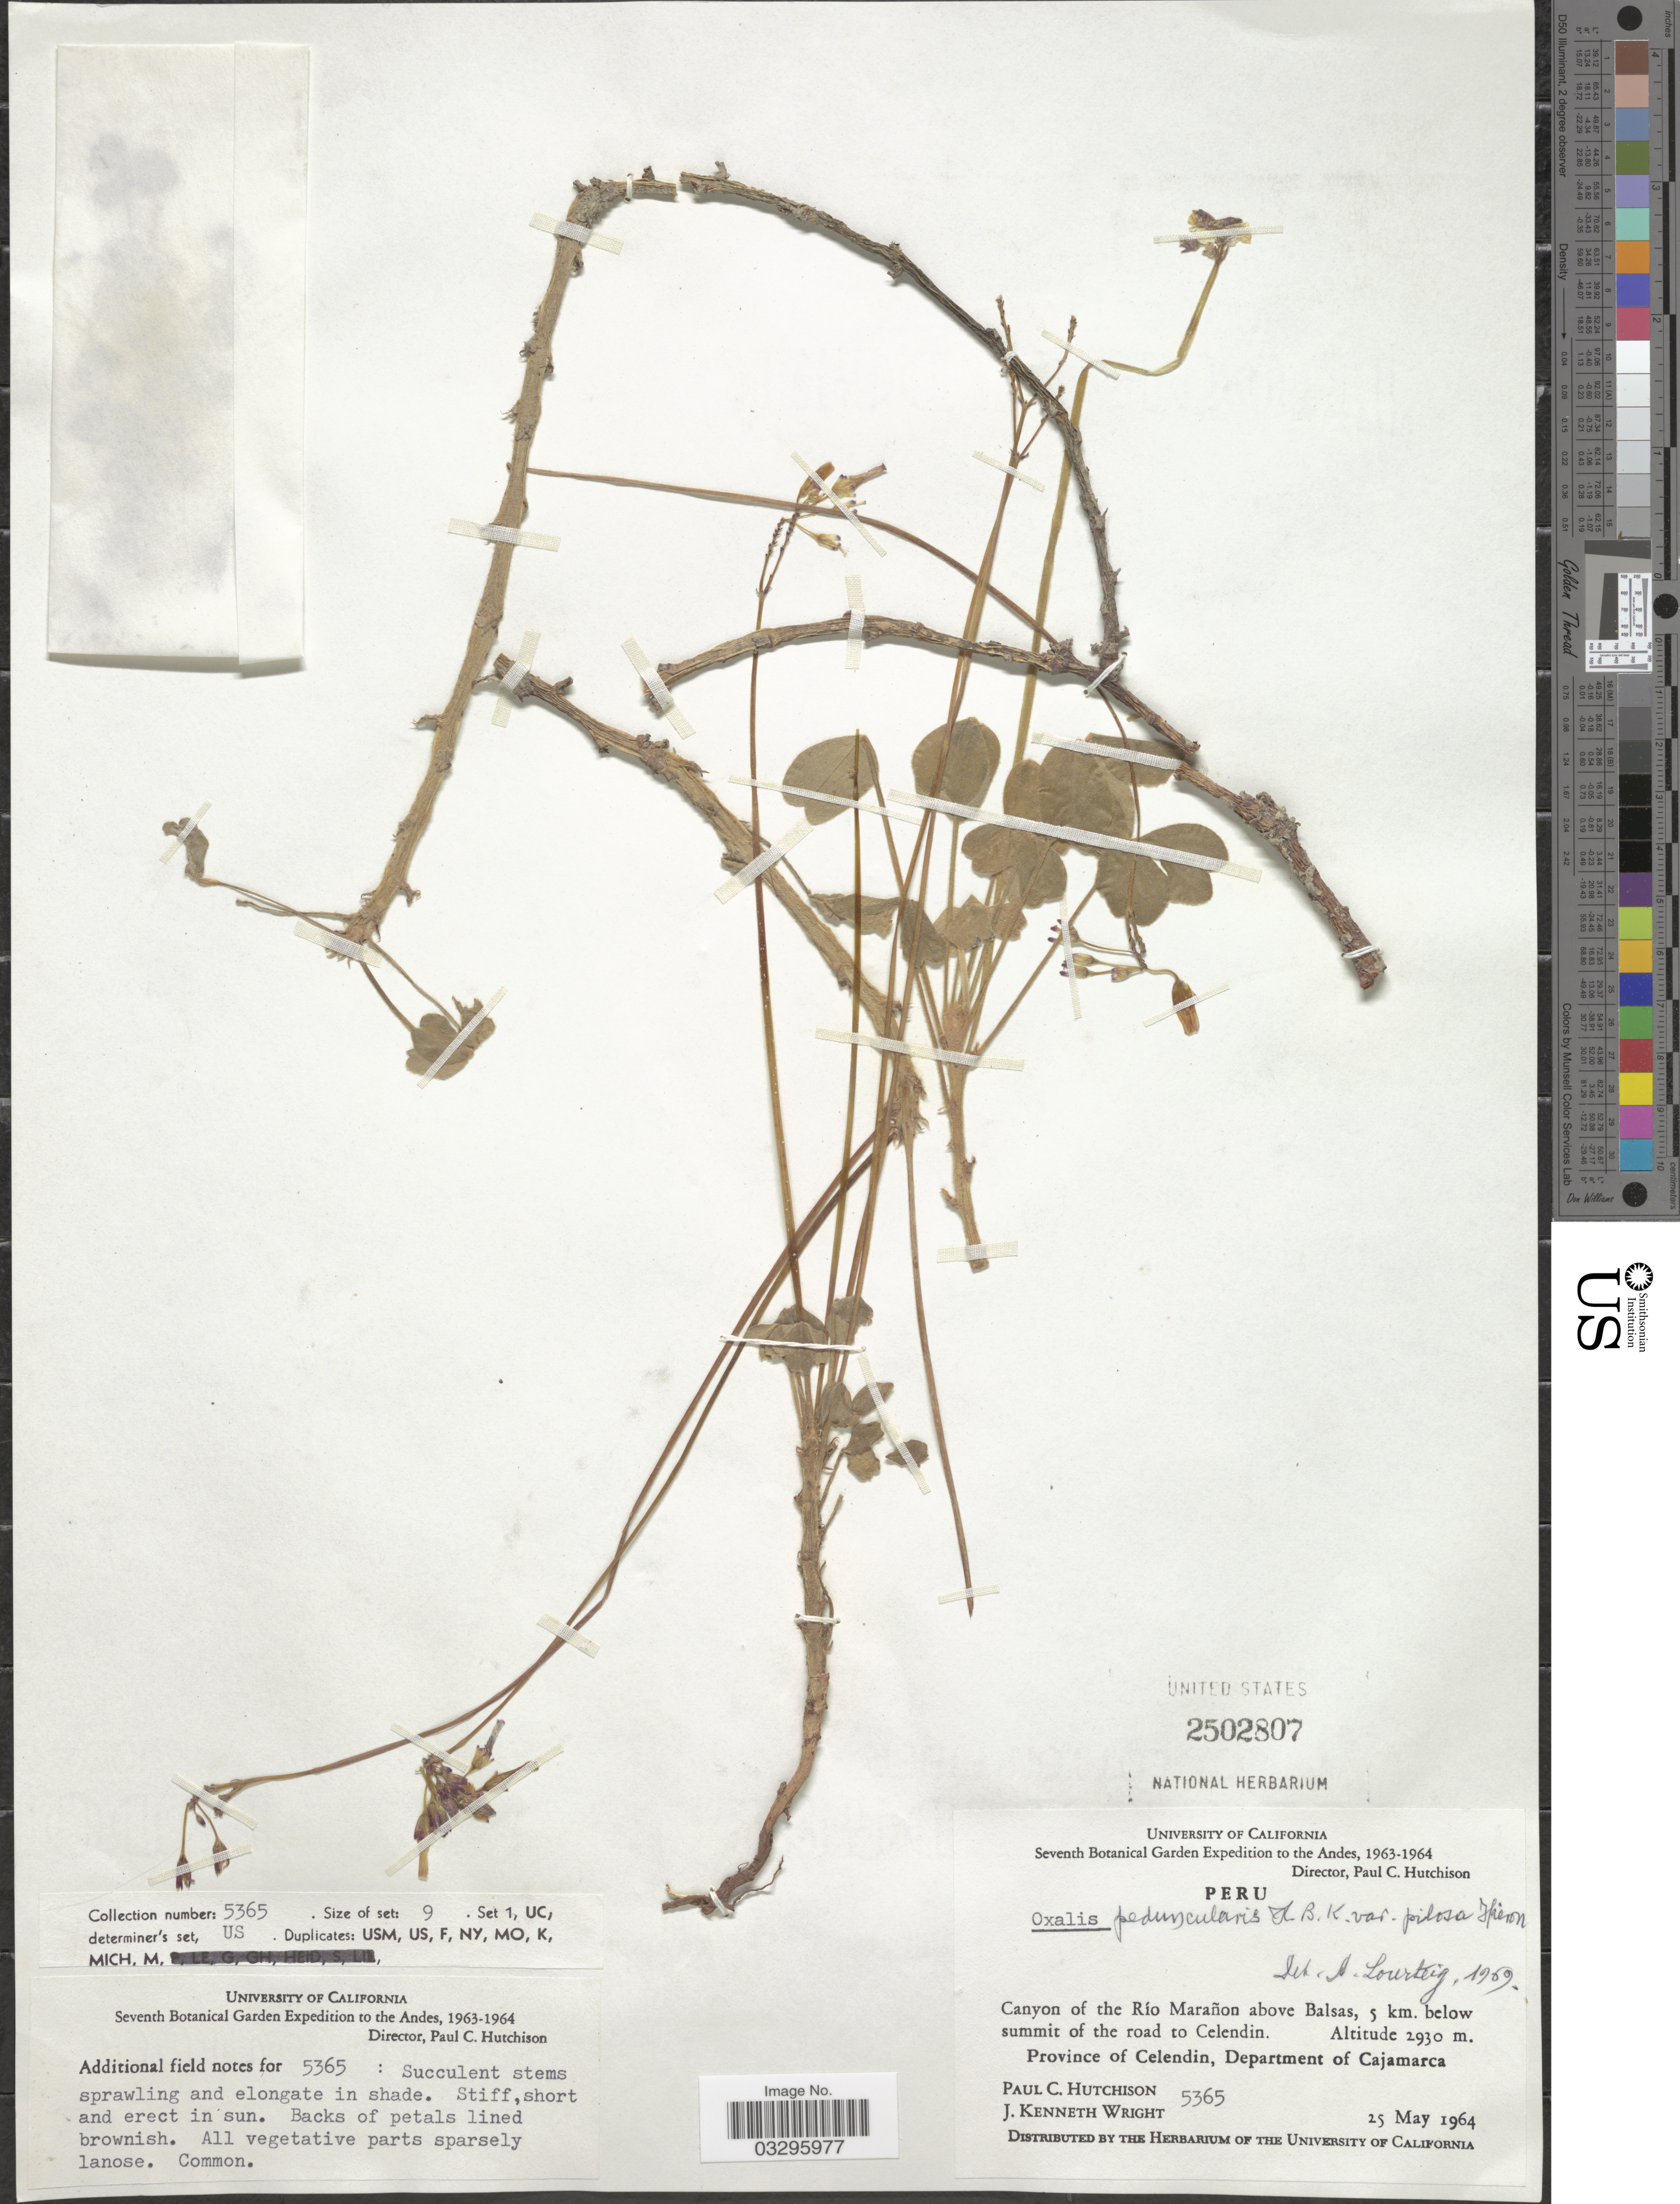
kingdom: Plantae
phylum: Tracheophyta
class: Magnoliopsida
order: Oxalidales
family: Oxalidaceae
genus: Oxalis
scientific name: Oxalis peduncularis var. pilosa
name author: Hieron.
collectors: P. C. Hutchison & J. K. Wright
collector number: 5365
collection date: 1964-05-25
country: Peru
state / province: Cajamarca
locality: Andes. Canyon of the Río Marañon above Balsas, 5 km. below summit of the road to Celendin. Province of Celendin, Department of Cajamarca.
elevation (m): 2930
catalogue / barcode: US 2502807